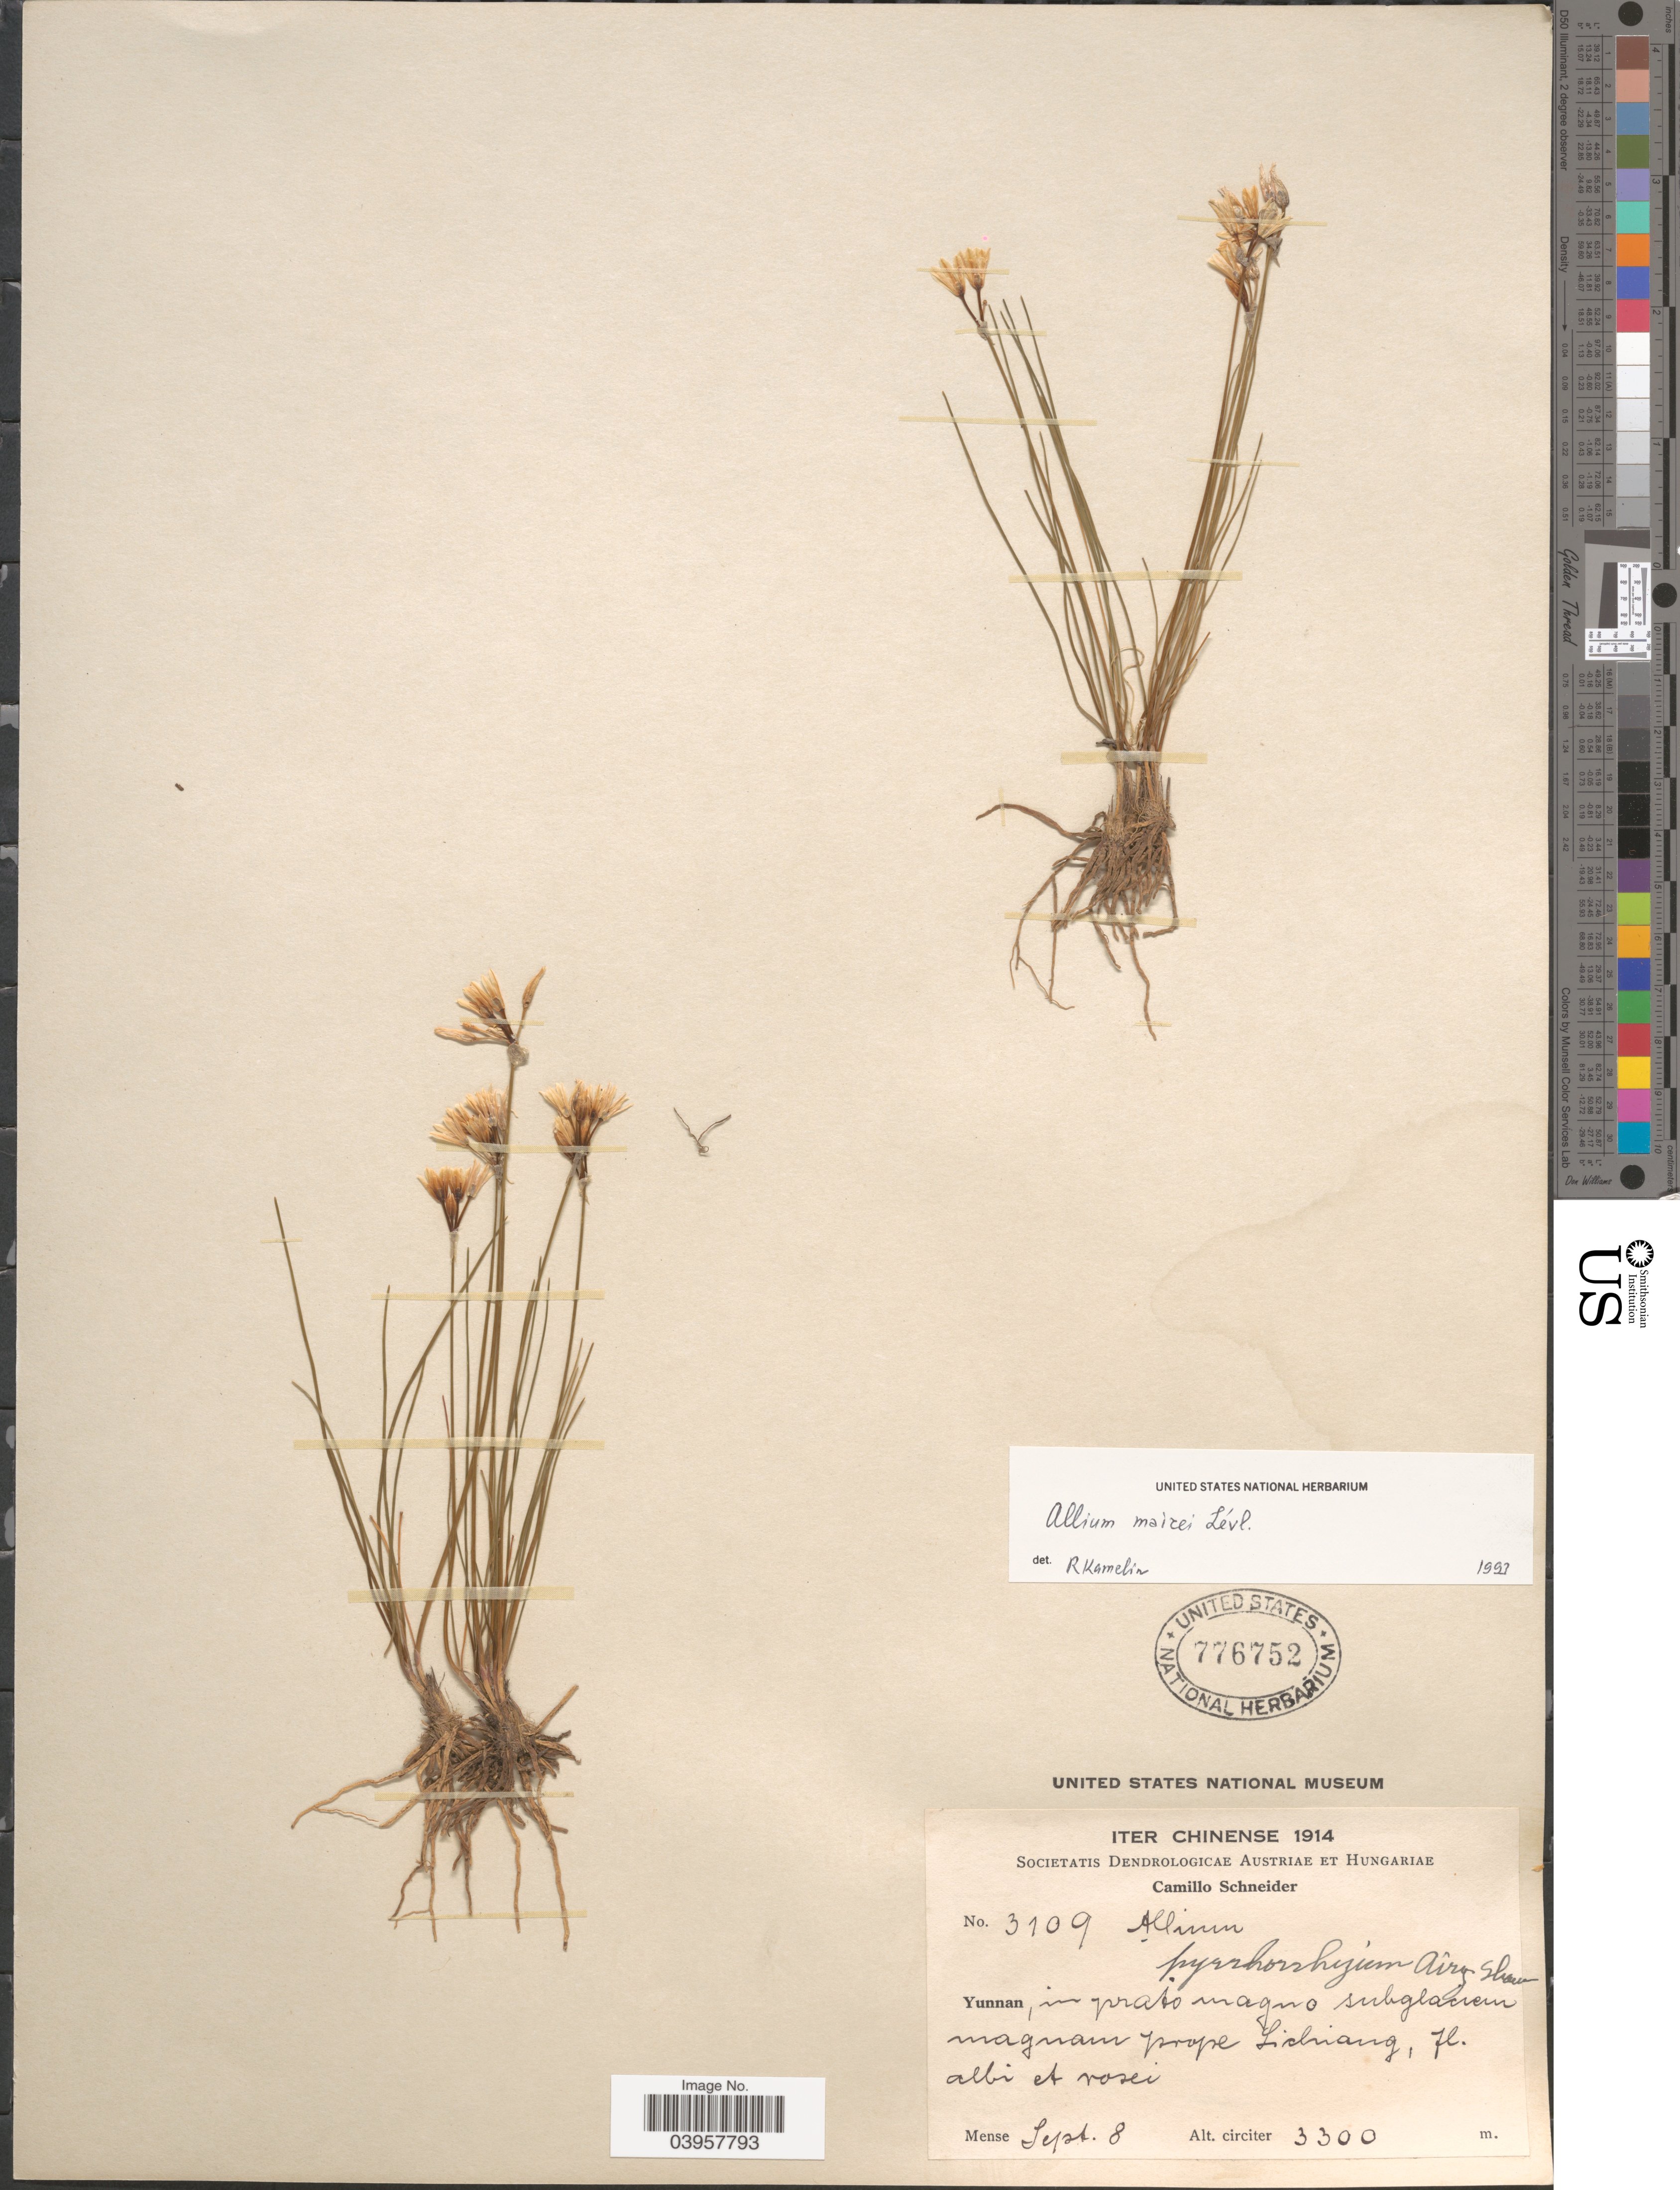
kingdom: Plantae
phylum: Tracheophyta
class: Liliopsida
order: Asparagales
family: Amaryllidaceae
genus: Allium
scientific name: Allium mairei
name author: H. Lév.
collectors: C. K. Schneider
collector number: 3109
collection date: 1914-09-08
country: China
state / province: Yunnan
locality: In prato magno subglaciem magnam prope Lichiang.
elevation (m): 3300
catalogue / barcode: US 776752